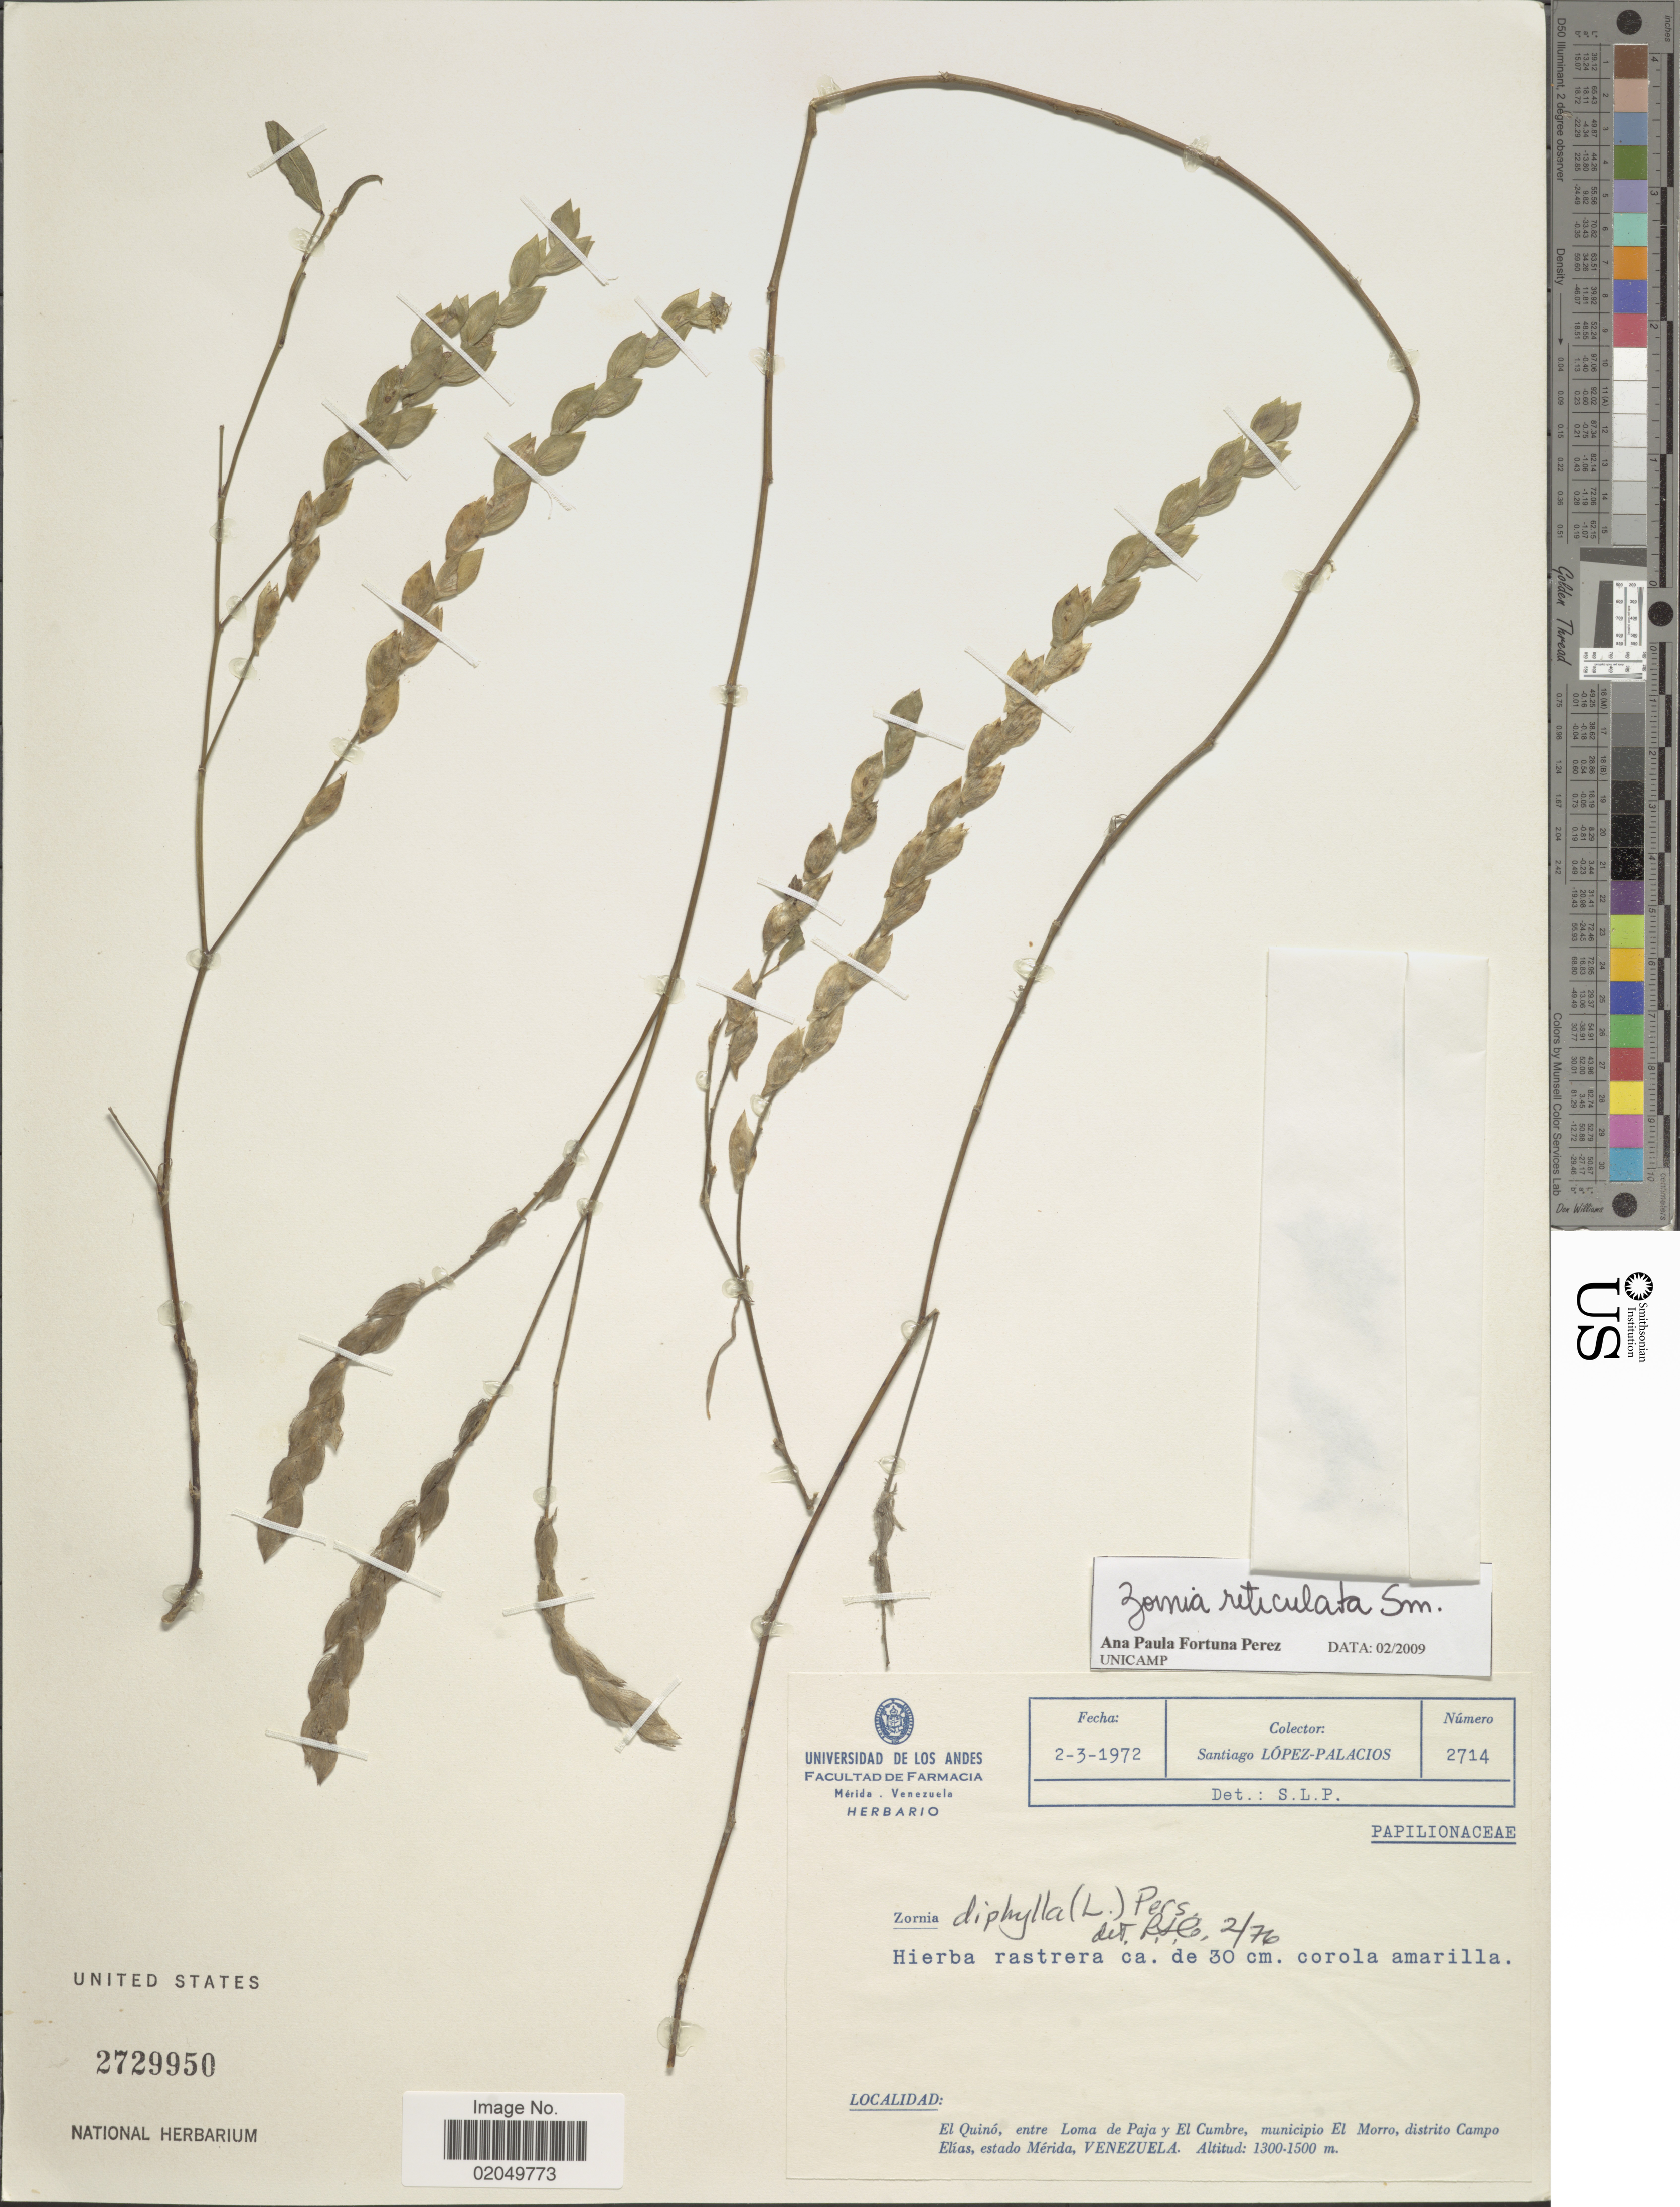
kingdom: Plantae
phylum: Tracheophyta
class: Magnoliopsida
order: Fabales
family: Fabaceae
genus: Zornia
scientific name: Zornia reticulata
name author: Sm.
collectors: S. López-Palacios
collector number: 2714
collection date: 1972-03-02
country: Venezuela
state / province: Mérida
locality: El Quino, entre Loma d Paja y El Cumbre, Municipio El Morro, Distrito Campo Elias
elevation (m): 1300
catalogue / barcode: US 2729950